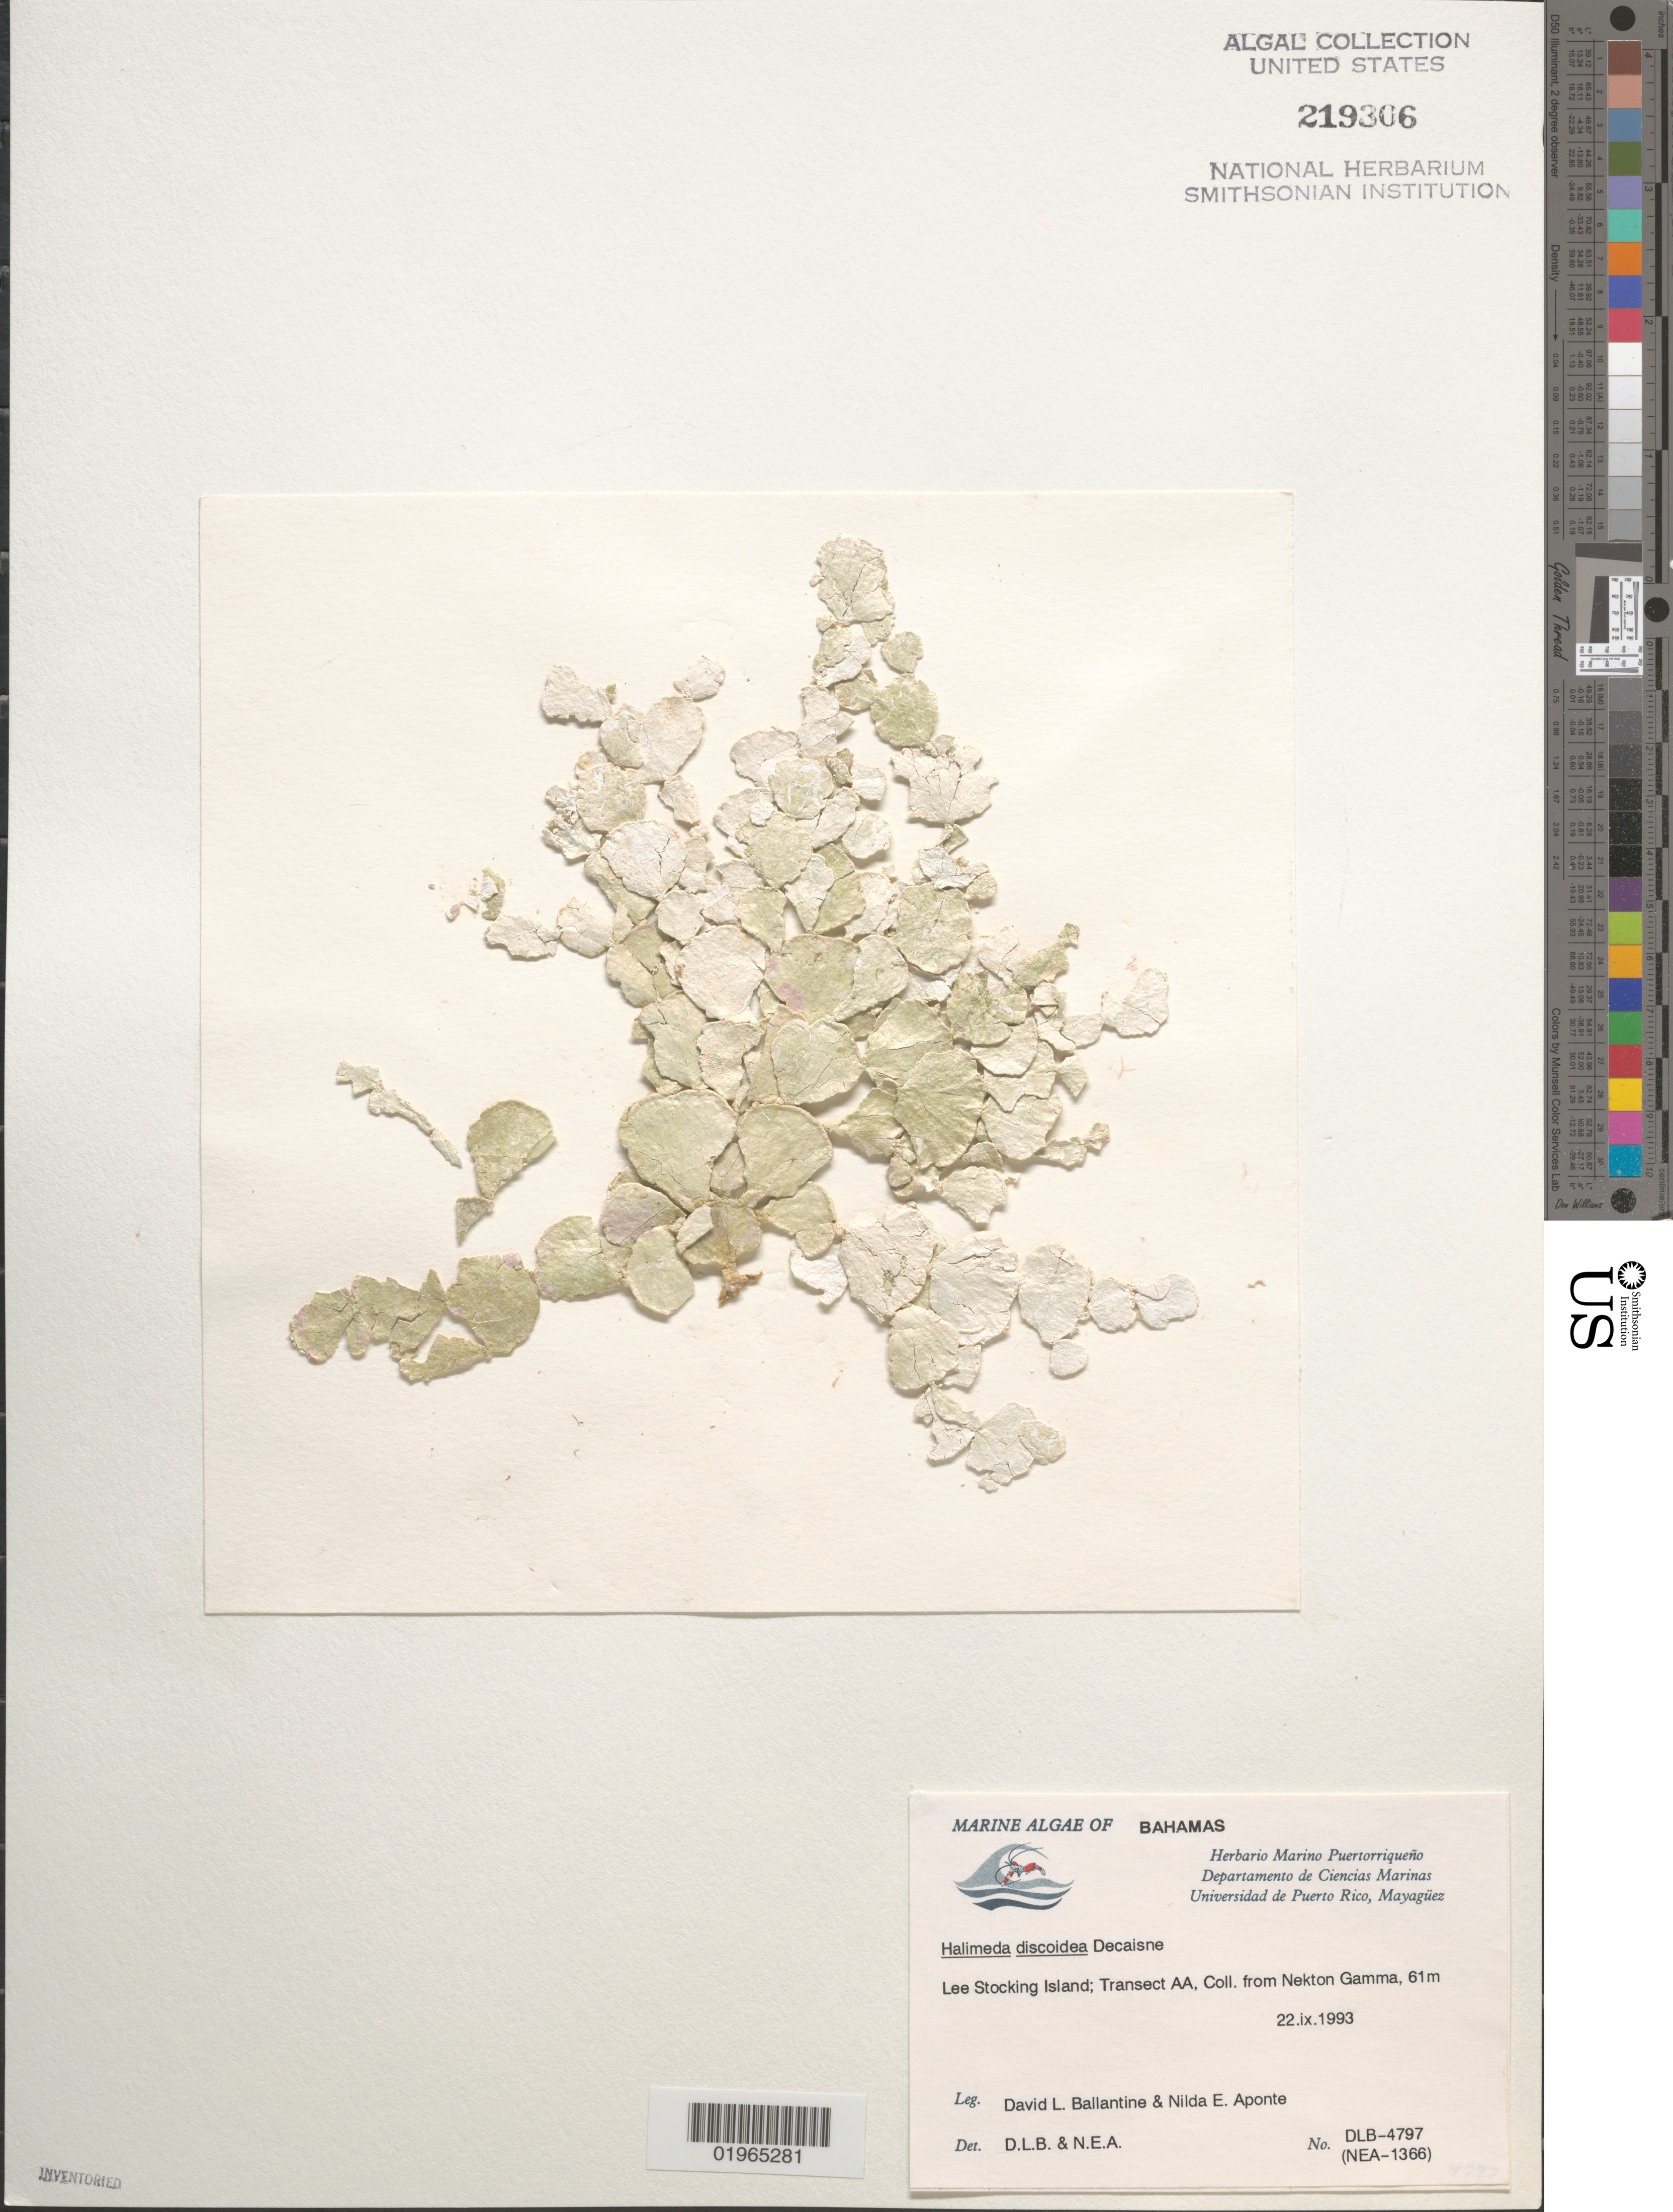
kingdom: Plantae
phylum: Chlorophyta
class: Ulvophyceae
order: Bryopsidales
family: Halimedaceae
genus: Halimeda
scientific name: Halimeda discoidea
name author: Decne.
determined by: Ballantine, D. L.; Aponte, N. E.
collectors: D.L. Ballantine & N. E. Aponte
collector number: DLB 4797, NEA 1366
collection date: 1993-09-22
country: Bahamas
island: Lee Stocking Island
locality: Transect AA.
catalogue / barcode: US 219306